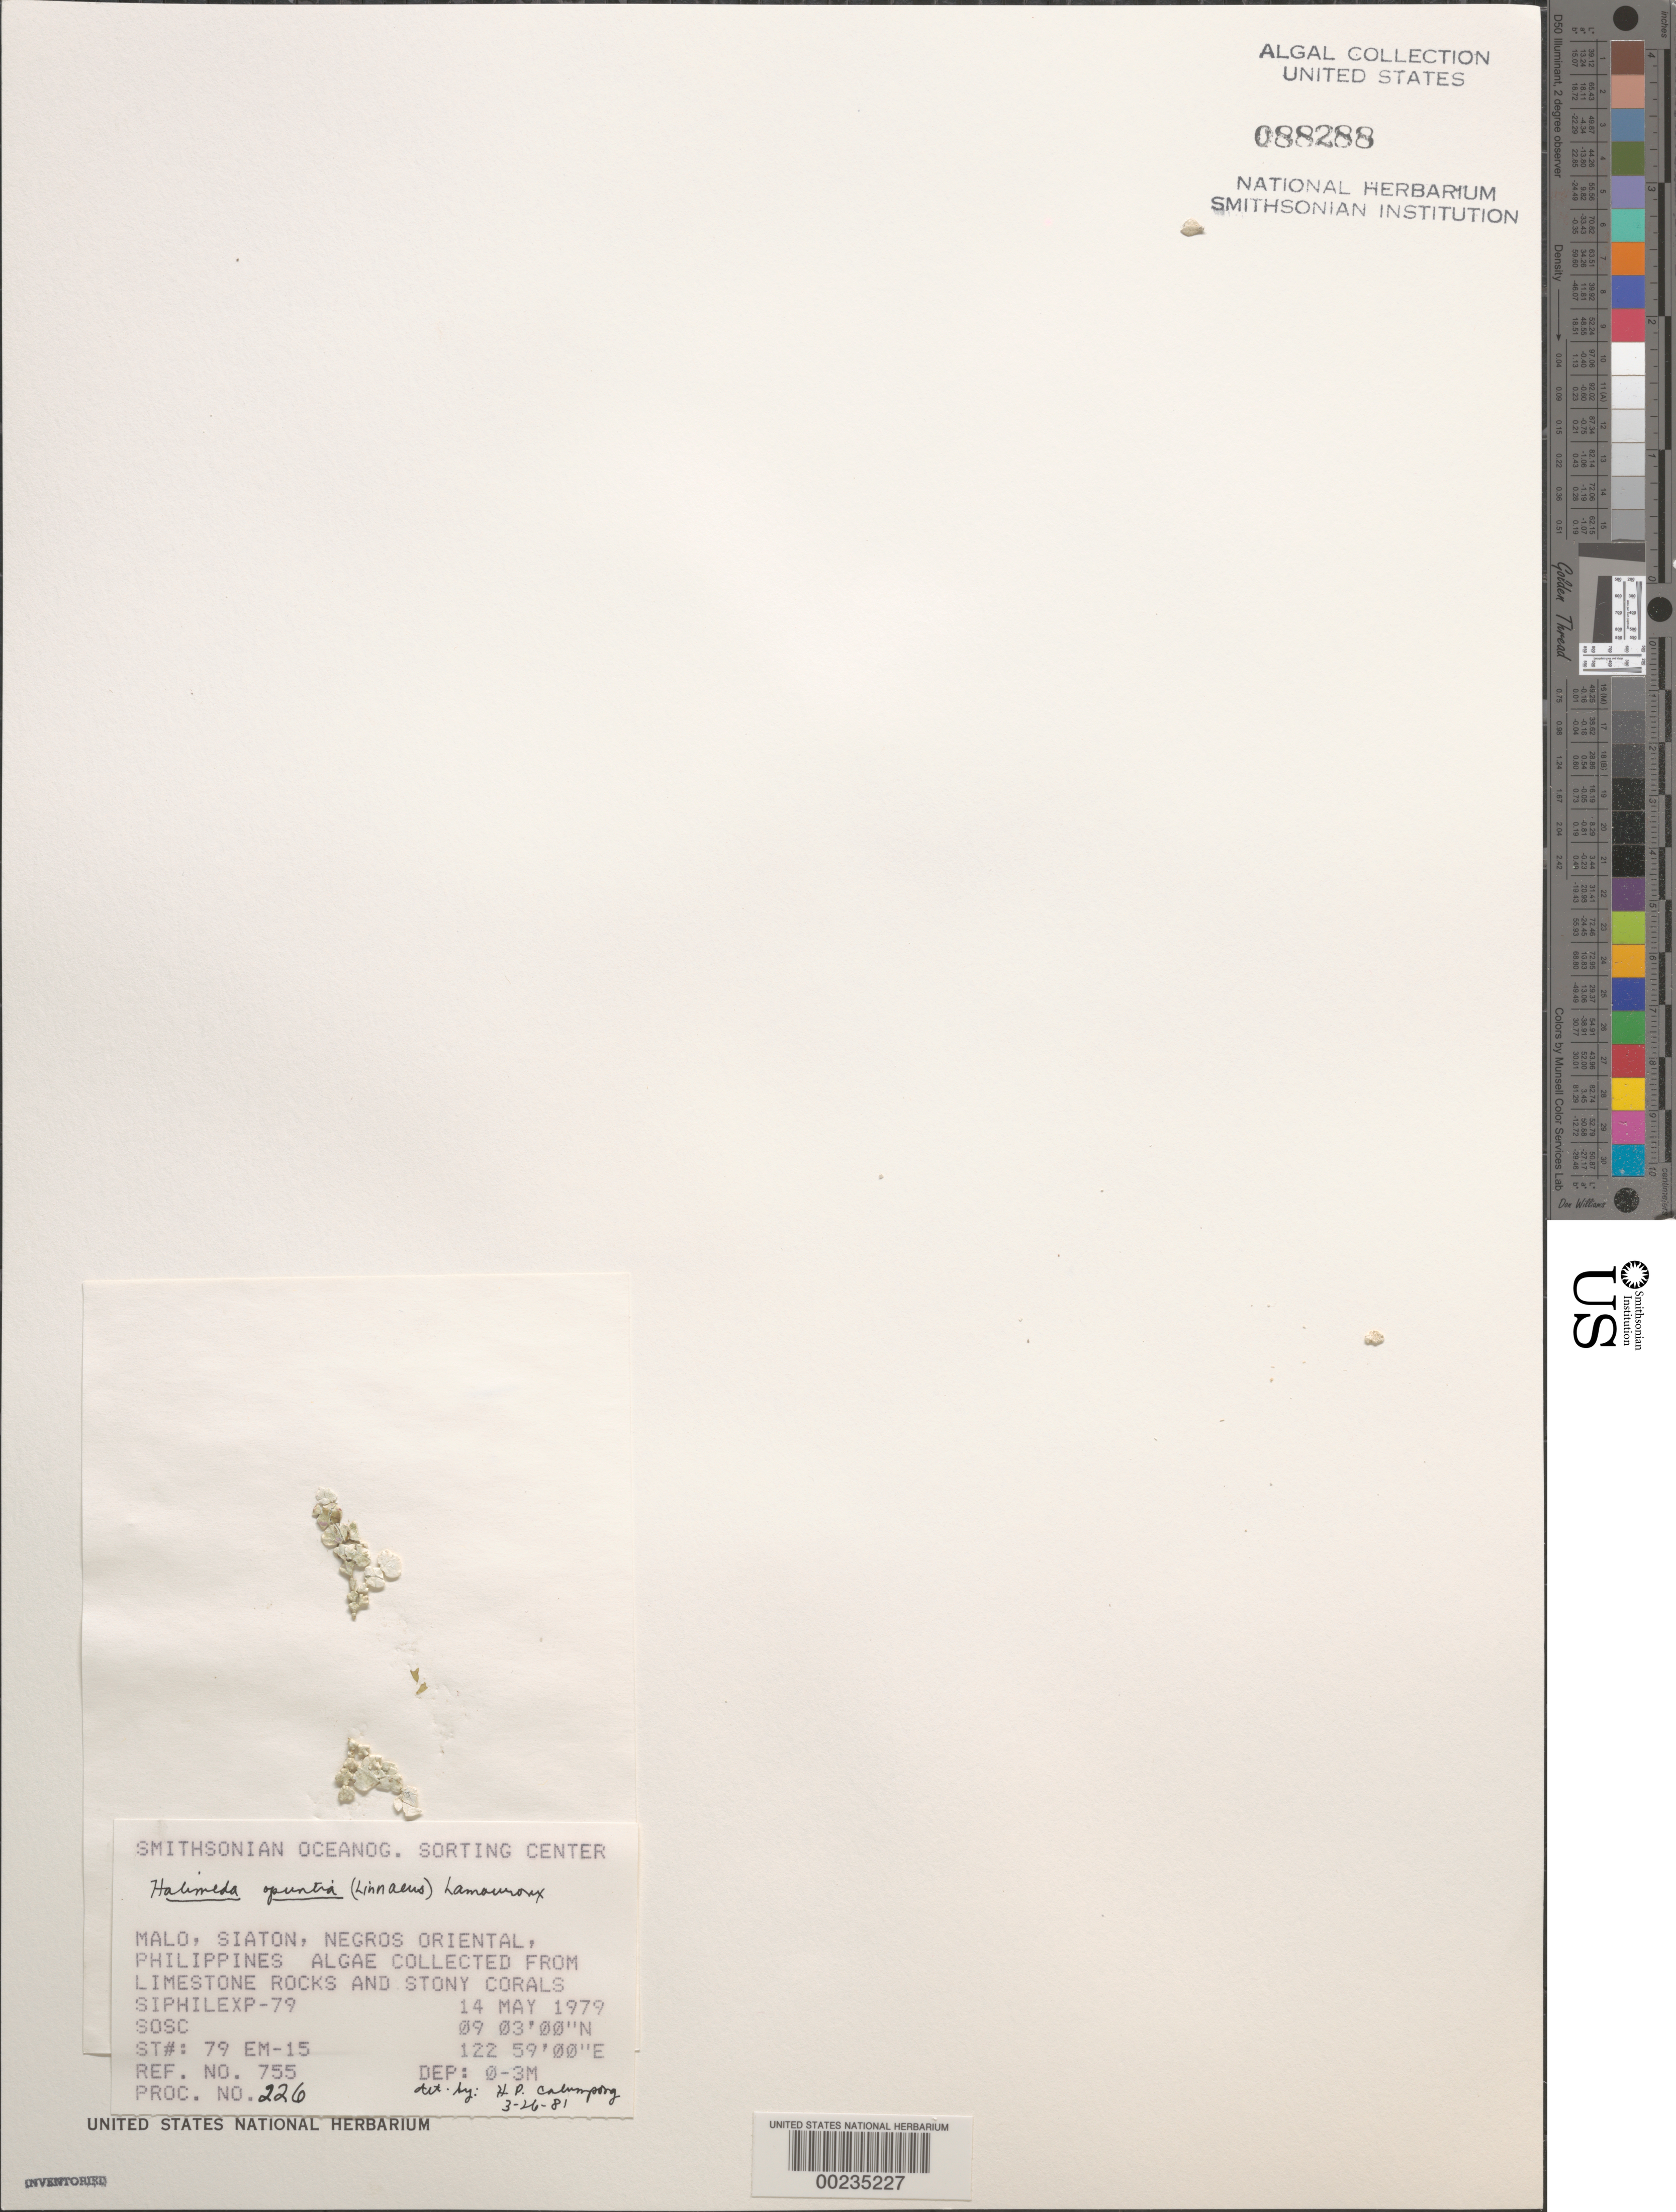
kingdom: Plantae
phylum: Chlorophyta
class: Ulvophyceae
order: Bryopsidales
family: Halimedaceae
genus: Halimeda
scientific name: Halimeda opuntia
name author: (L.) J.V.Lamouroux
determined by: Calumpong, H. P.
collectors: SOSC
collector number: Station 79 Em-15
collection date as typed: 14 May 1979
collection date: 1979-05-14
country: Philippines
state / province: Central Visayas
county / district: Negros Oriental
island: Negros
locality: Malo, Siaton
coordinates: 09 03'00"N, 122 59'00"E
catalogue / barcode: US 88288